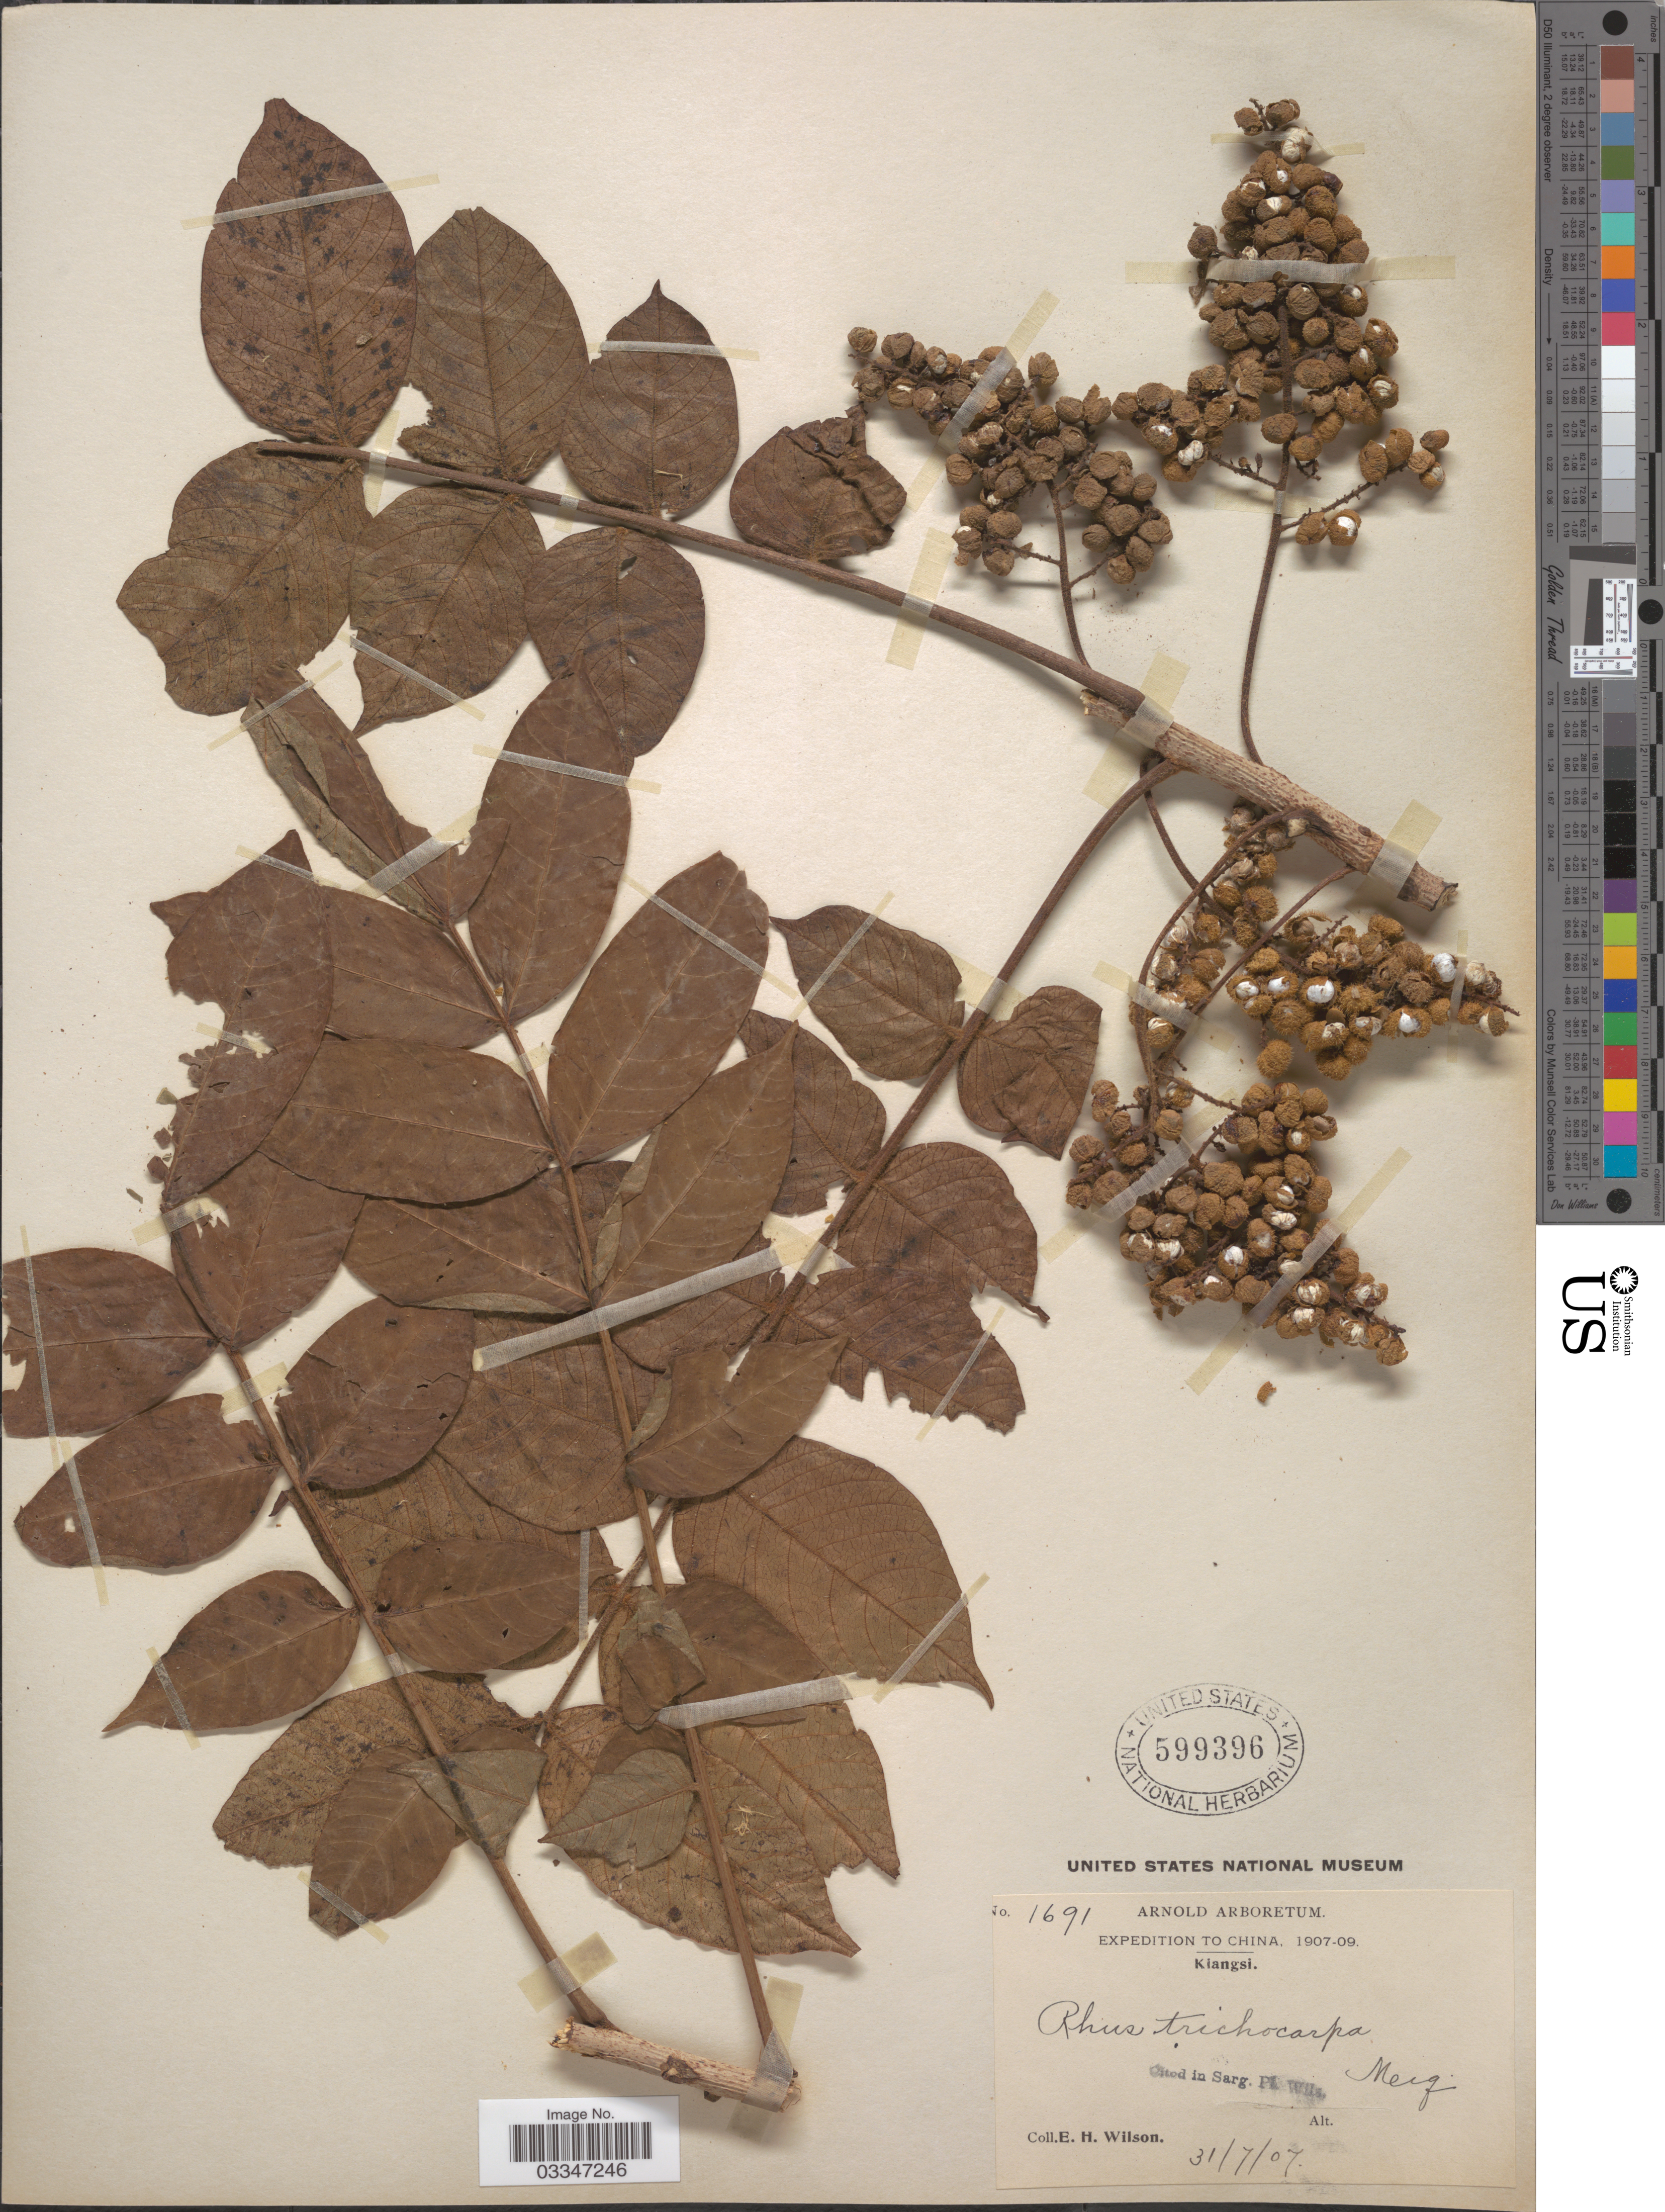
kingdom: Plantae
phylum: Tracheophyta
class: Magnoliopsida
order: Sapindales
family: Anacardiaceae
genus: Rhus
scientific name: Rhus trichocarpa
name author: Miq.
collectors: E. Wilson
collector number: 1691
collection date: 1907-07-31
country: China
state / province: Jiangxi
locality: Kiangsi.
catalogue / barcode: US 599396